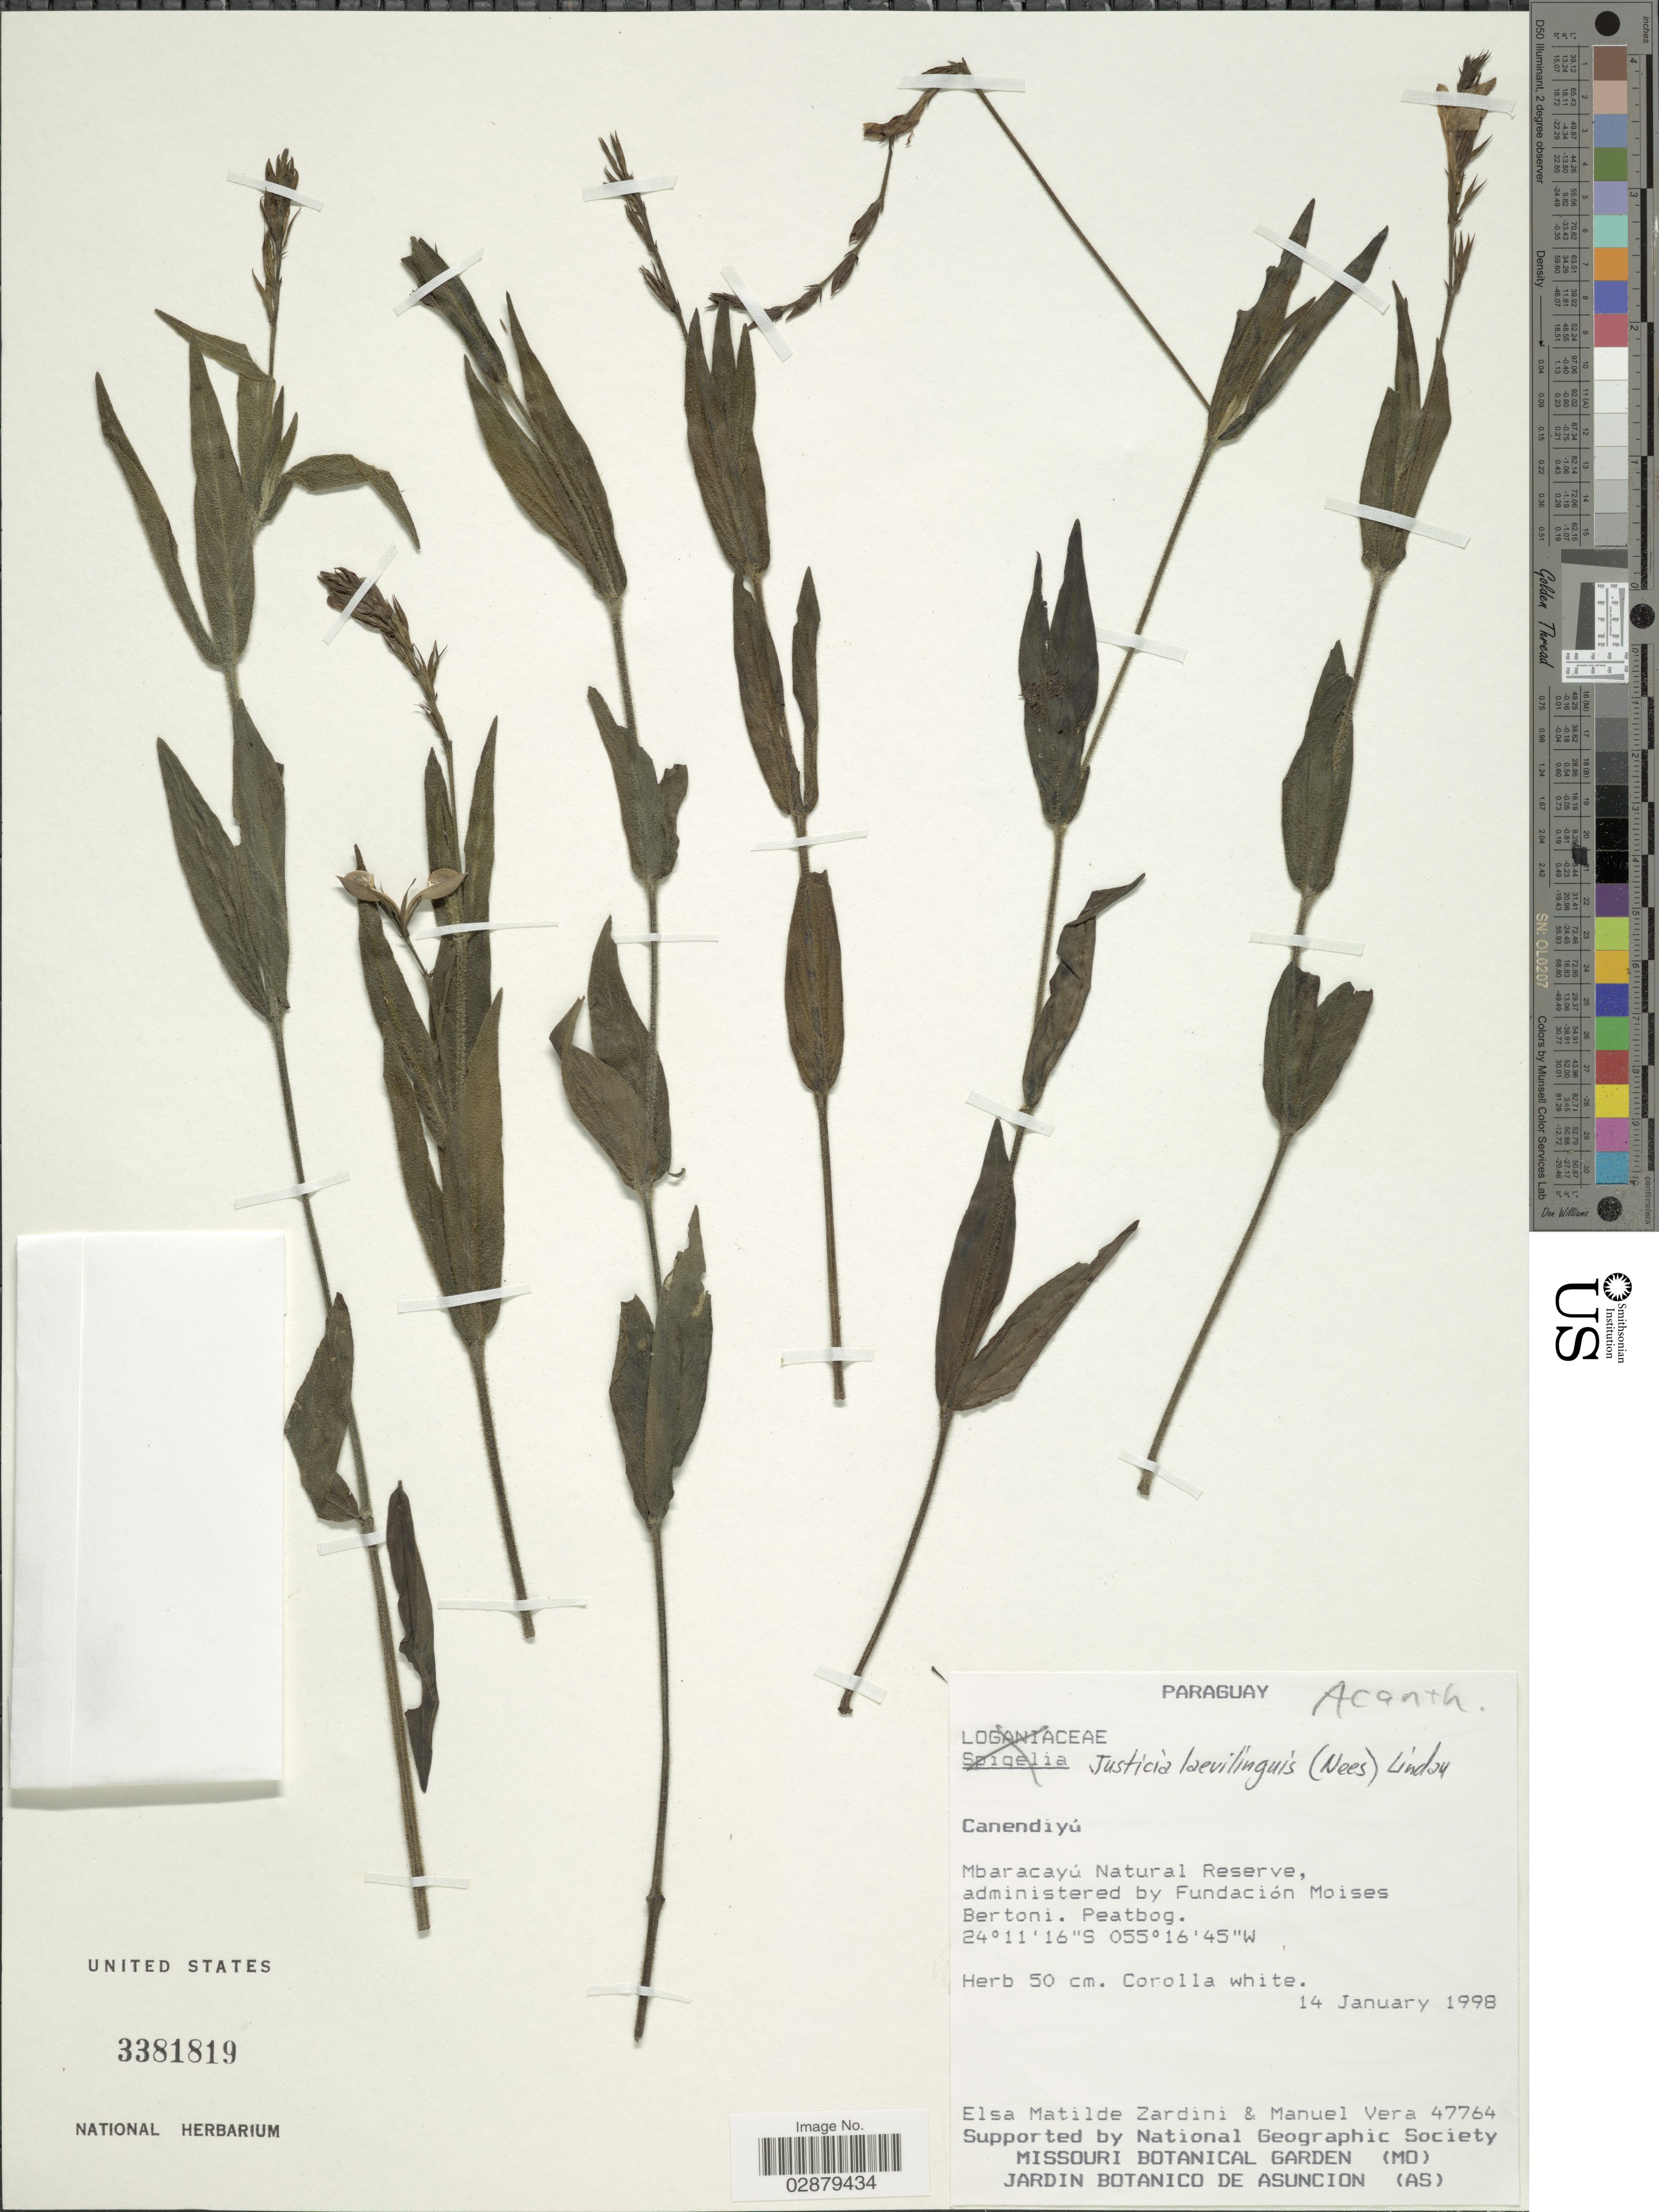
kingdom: Plantae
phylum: Tracheophyta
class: Magnoliopsida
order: Lamiales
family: Acanthaceae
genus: Justicia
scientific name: Justicia laevilinguis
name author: (Nees) Lindau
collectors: E. M. Zardini & M. Vera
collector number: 47764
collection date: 1998-01-14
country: Paraguay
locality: Canendiyyú. Mbaracayú Natural Reserve, administered by Fundación Moises Bertoni. Peatbog.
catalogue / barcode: US 3381819